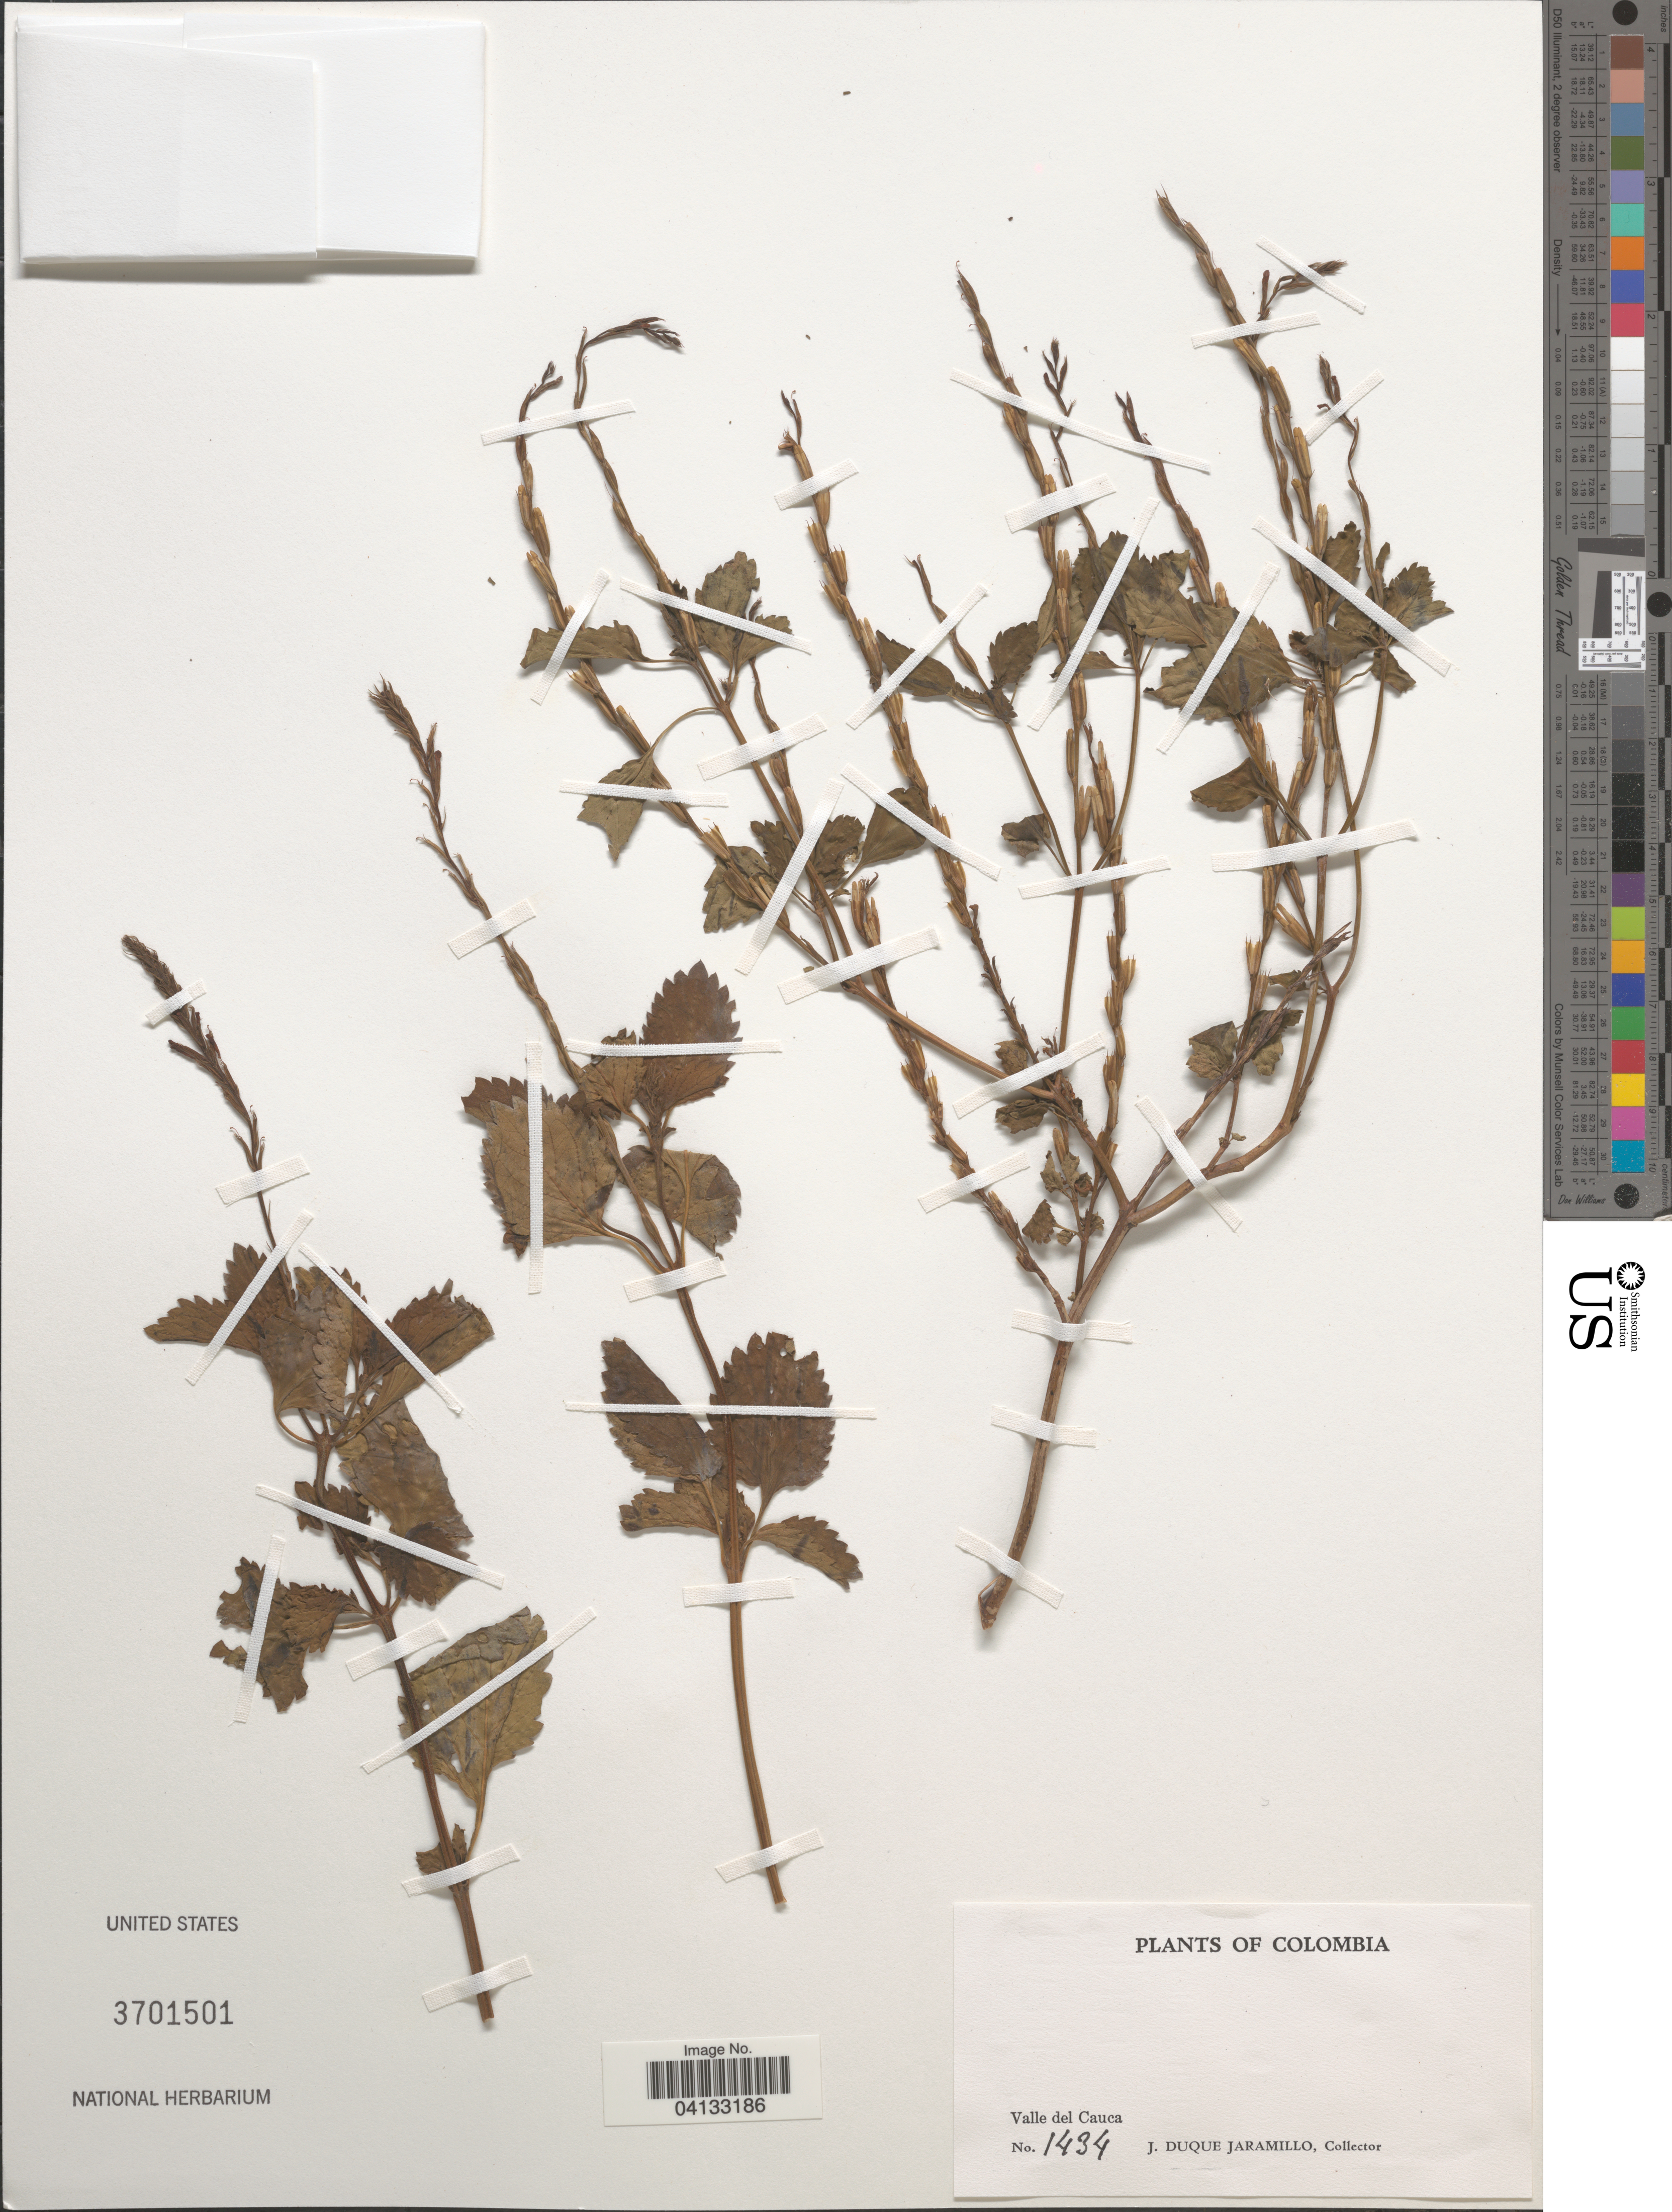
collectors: J. M. Duque Jaramillo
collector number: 1434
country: Colombia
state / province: Valle del Cauca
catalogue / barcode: US 3701501